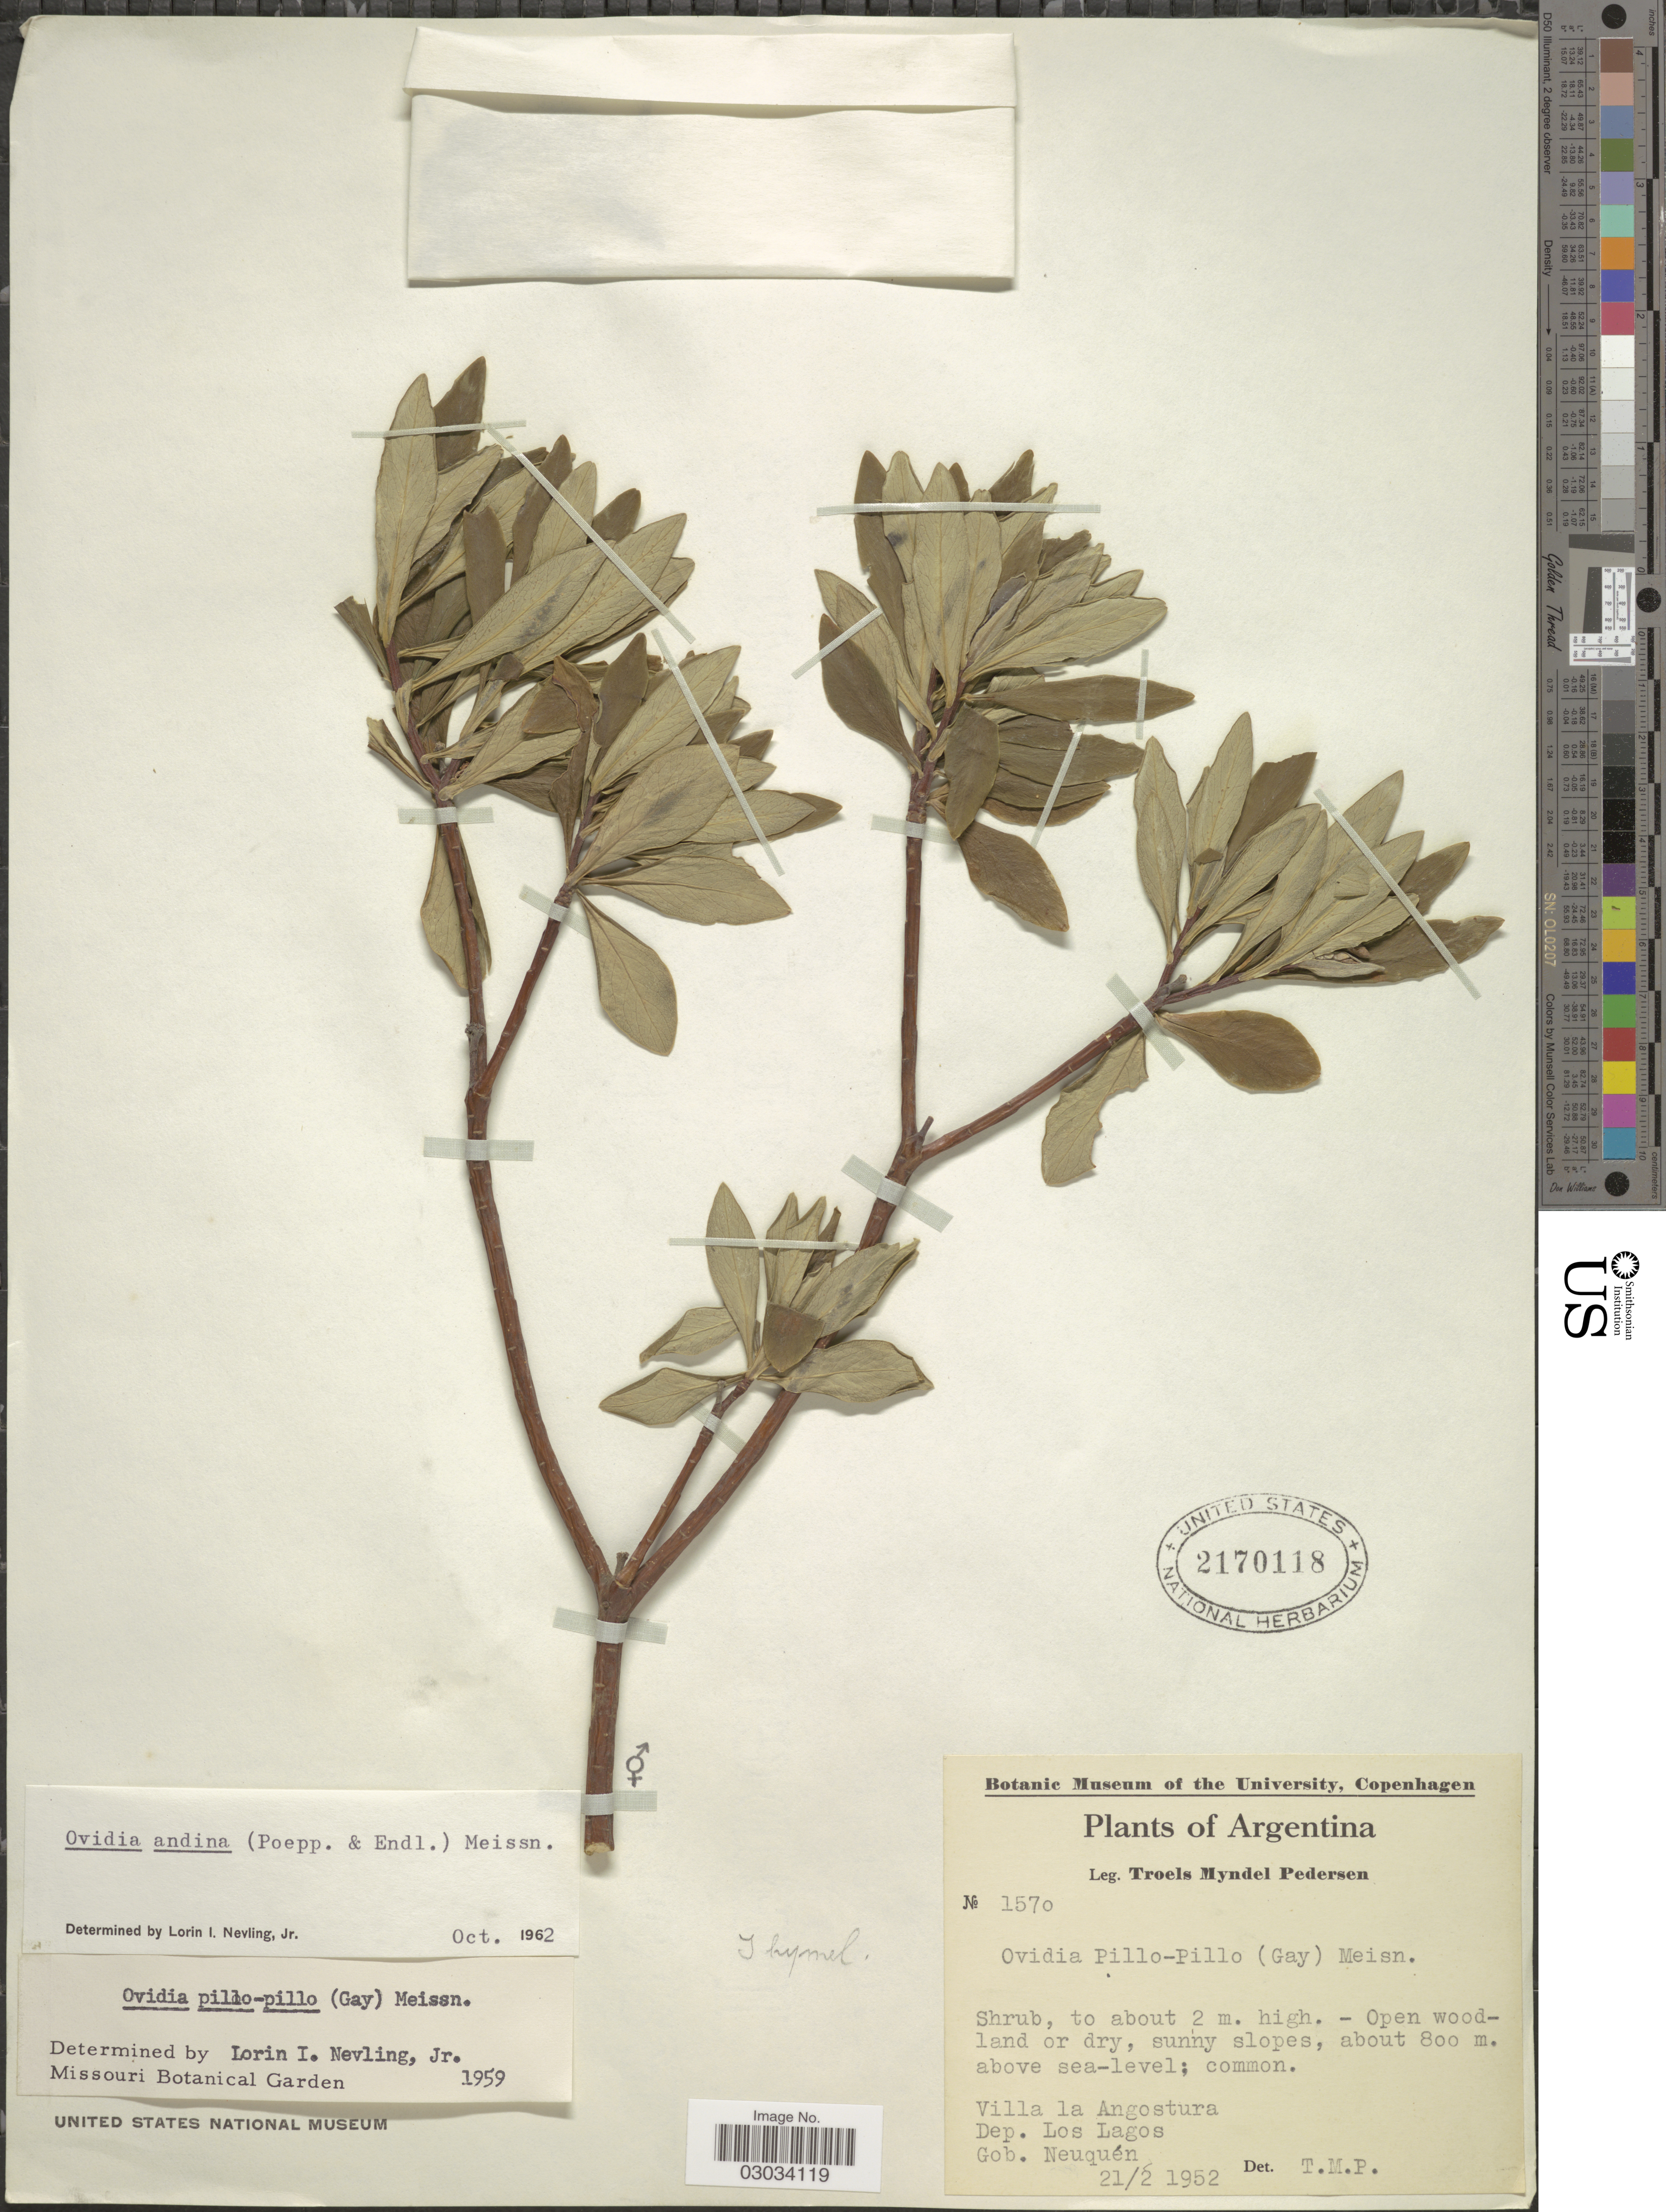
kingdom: Plantae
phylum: Tracheophyta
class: Magnoliopsida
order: Malvales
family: Thymelaeaceae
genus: Ovidia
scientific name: Ovidia andina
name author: (Poepp. & Endl.) Meisn.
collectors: T. Pederson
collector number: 1570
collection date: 1952-02-21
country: Argentina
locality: Villa la Angostura. Dep. Los Lagos. Gob. Nuequén.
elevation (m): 800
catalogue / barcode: US 2170118